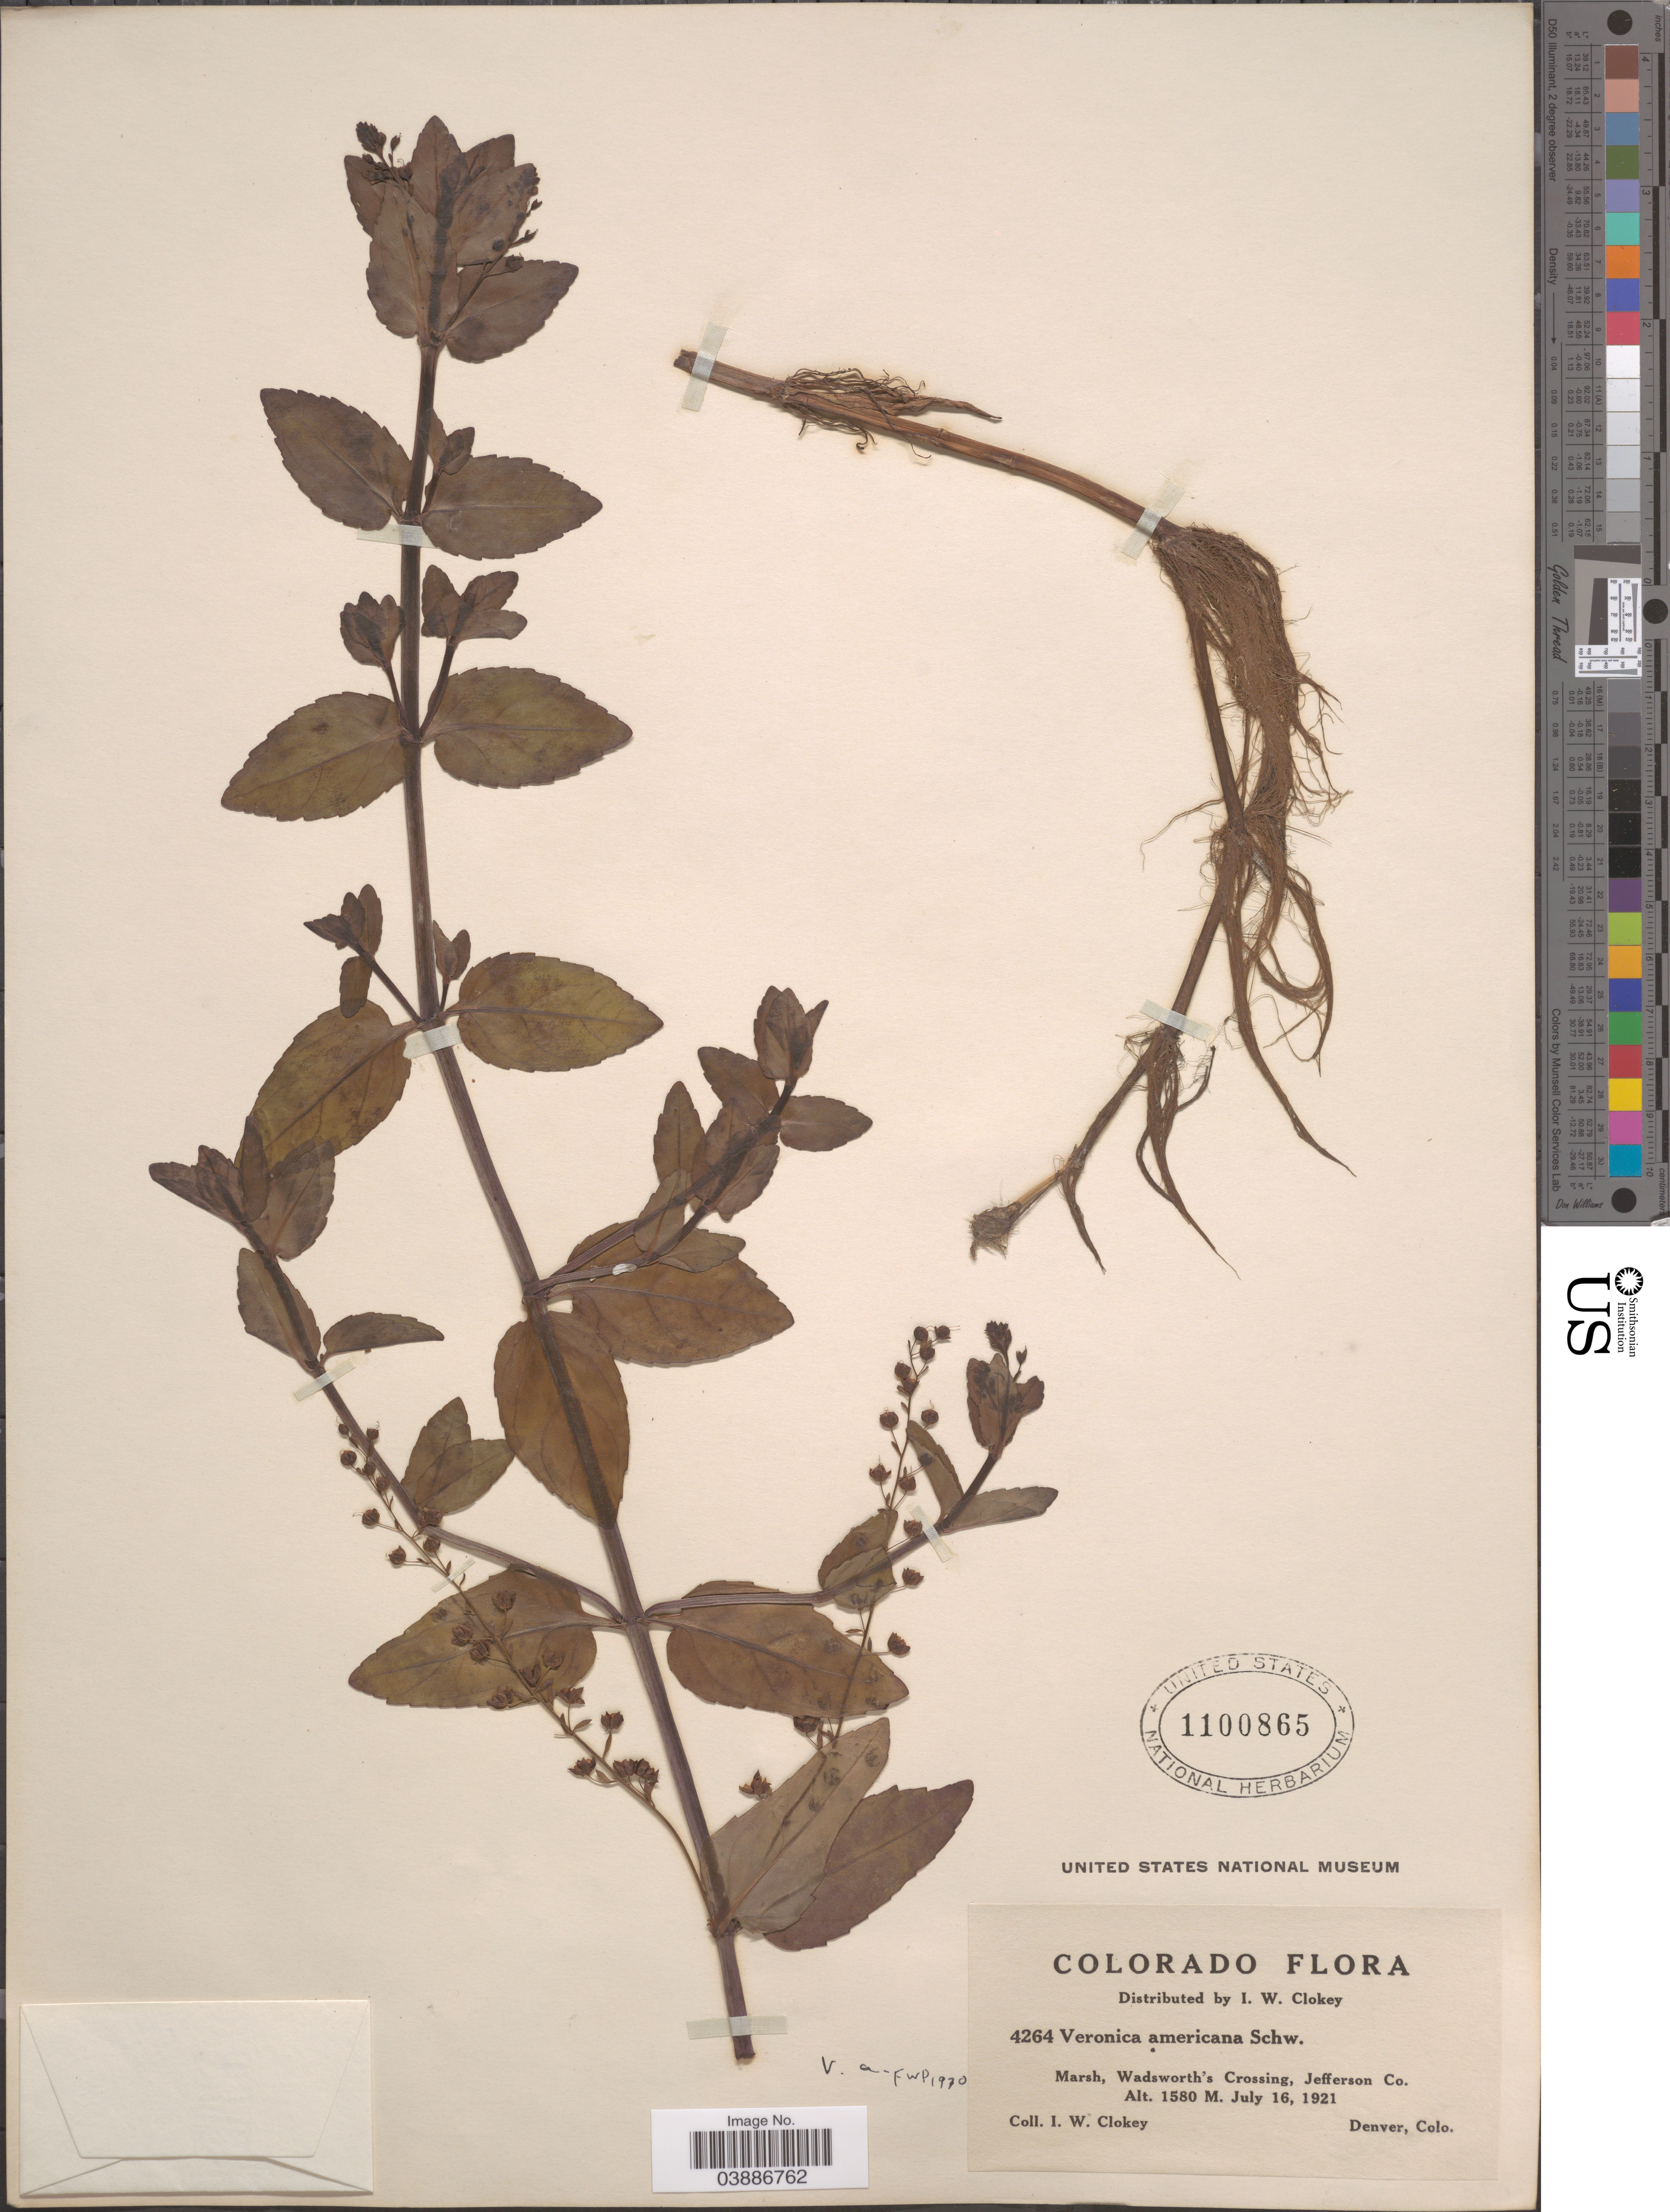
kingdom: Plantae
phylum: Tracheophyta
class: Magnoliopsida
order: Lamiales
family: Plantaginaceae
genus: Veronica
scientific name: Veronica americana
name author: Schwein. ex Benth.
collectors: I. W. Clokey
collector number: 4264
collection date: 1921-07-16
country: United States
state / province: Colorado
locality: Wadsworth's Crossing, Jefferson Co.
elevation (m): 1580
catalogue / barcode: US 1100865